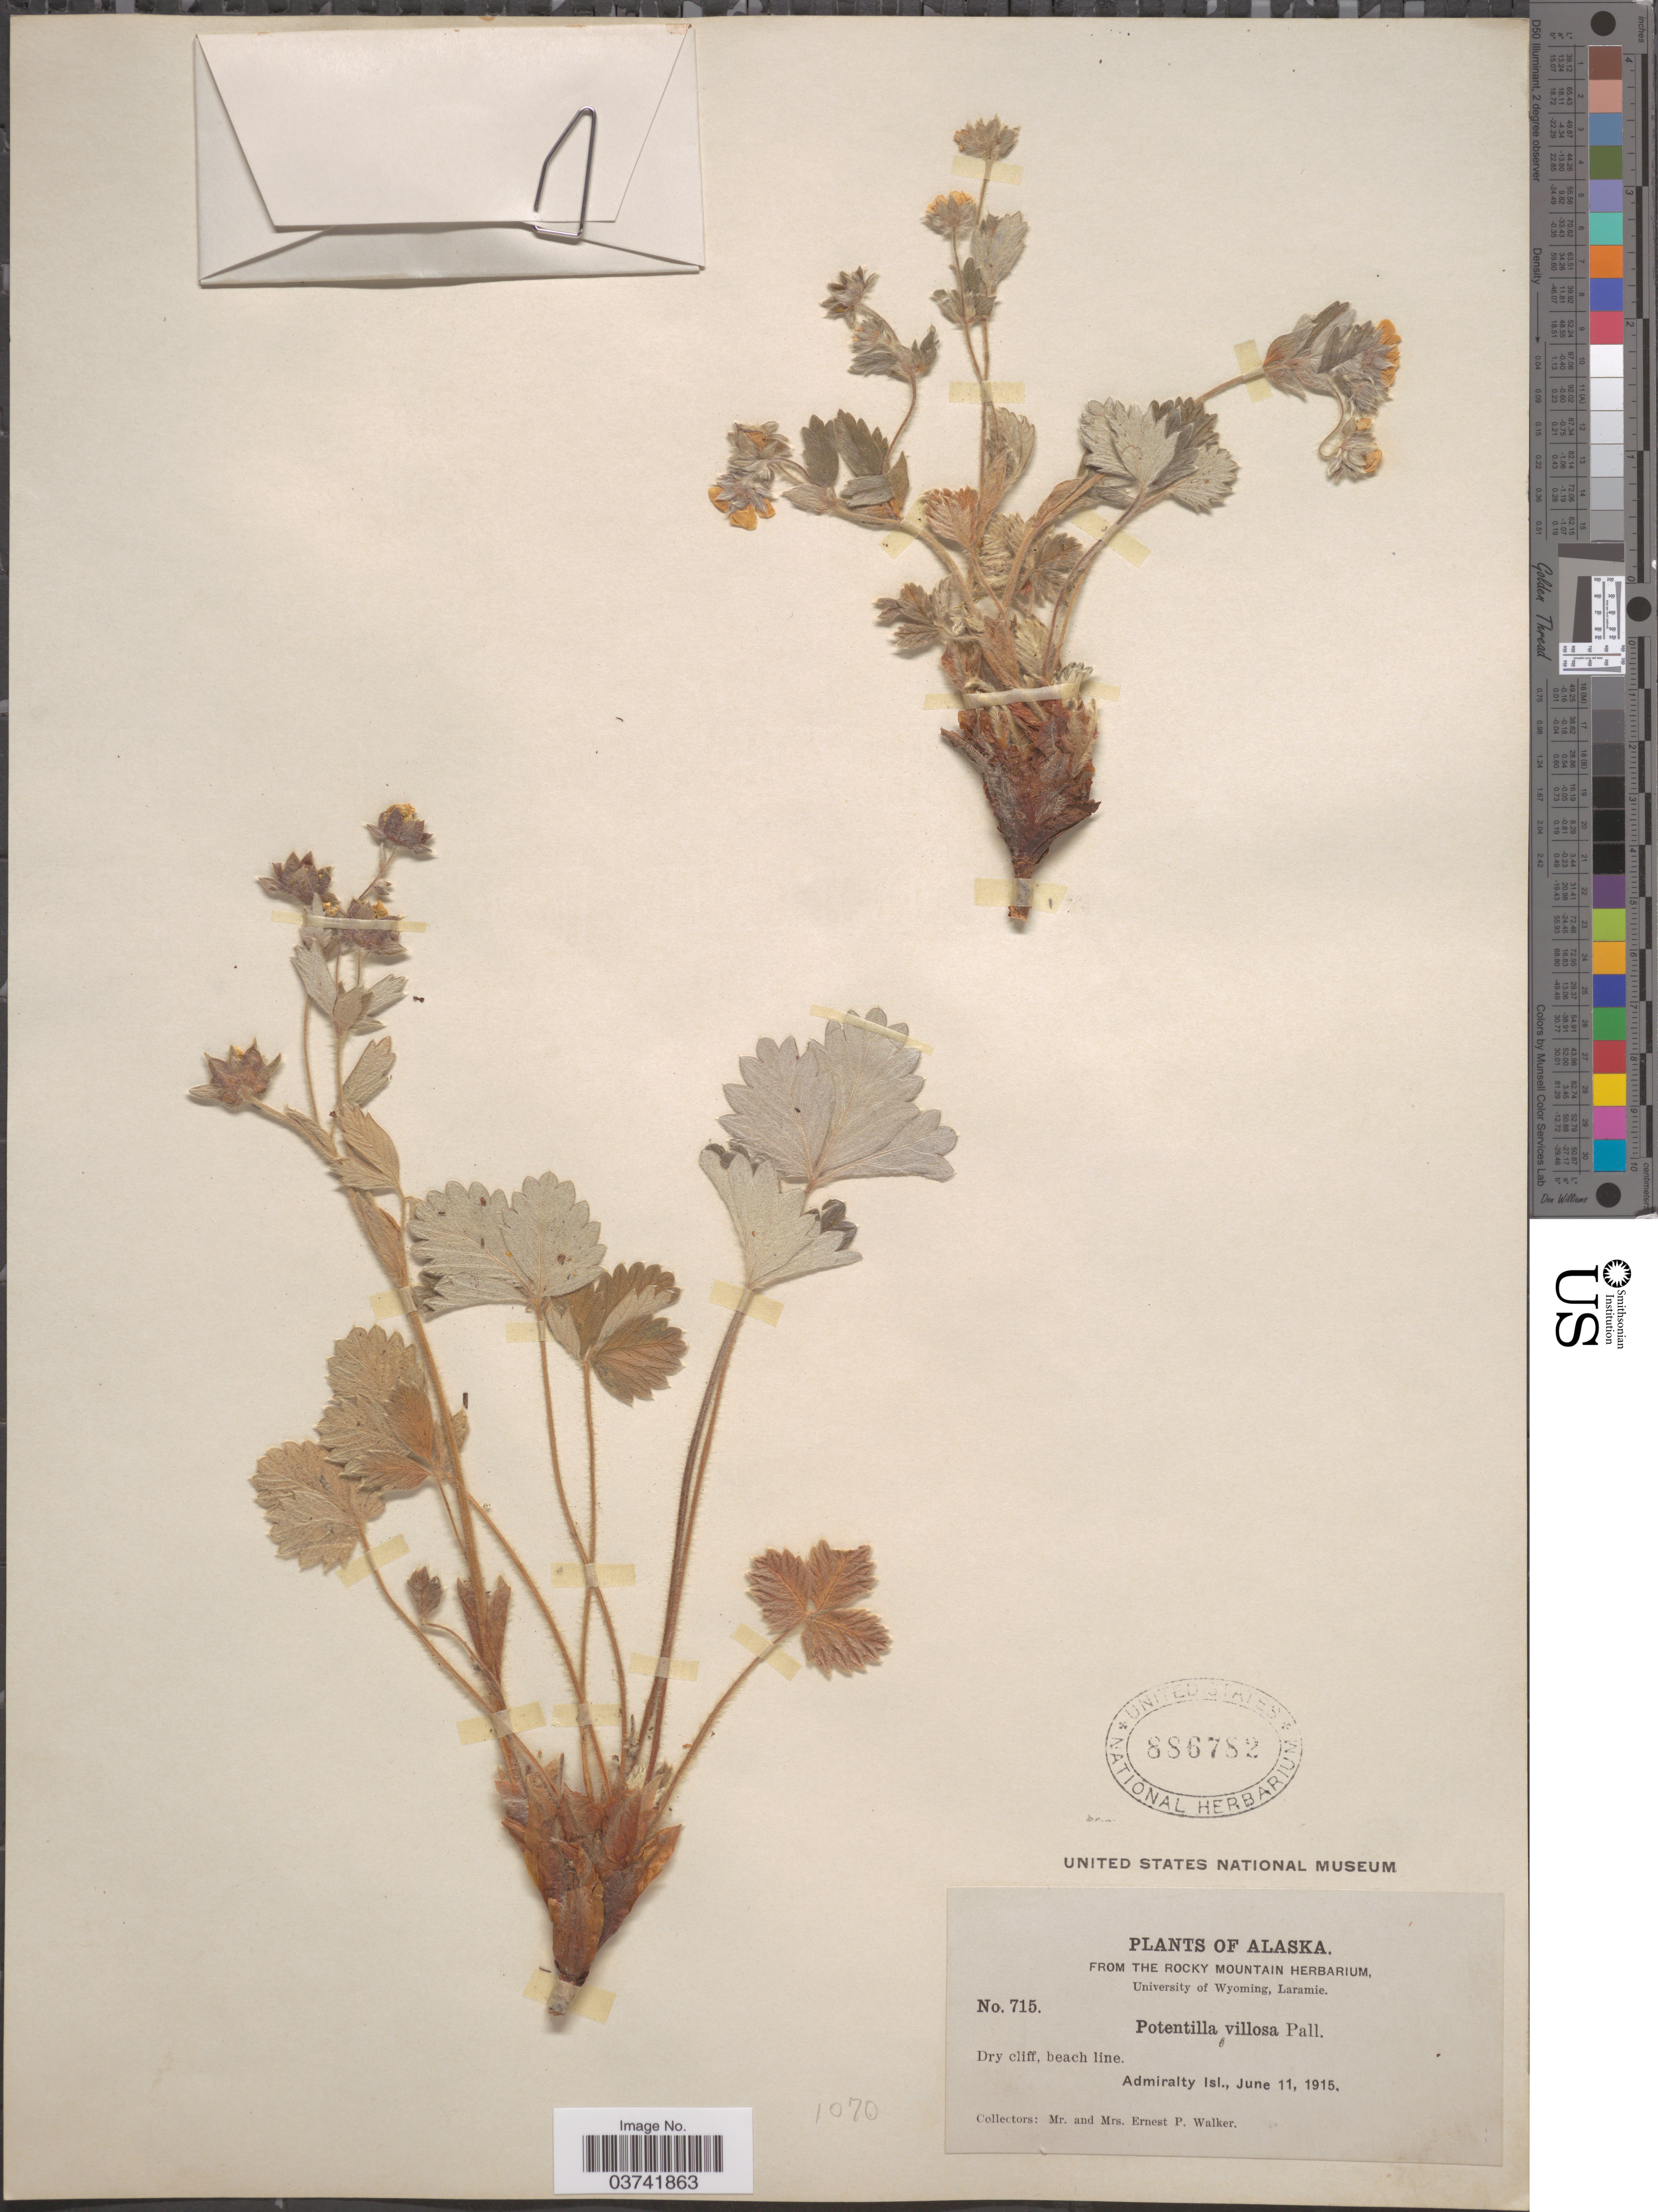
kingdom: Plantae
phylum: Tracheophyta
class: Magnoliopsida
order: Rosales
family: Rosaceae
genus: Potentilla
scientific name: Potentilla villosa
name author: Pall. ex Pursh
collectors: E. P. Walker & E. Walker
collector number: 715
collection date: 1915-06-11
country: United States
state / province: Alaska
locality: Admiralty Isl.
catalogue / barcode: US 886782